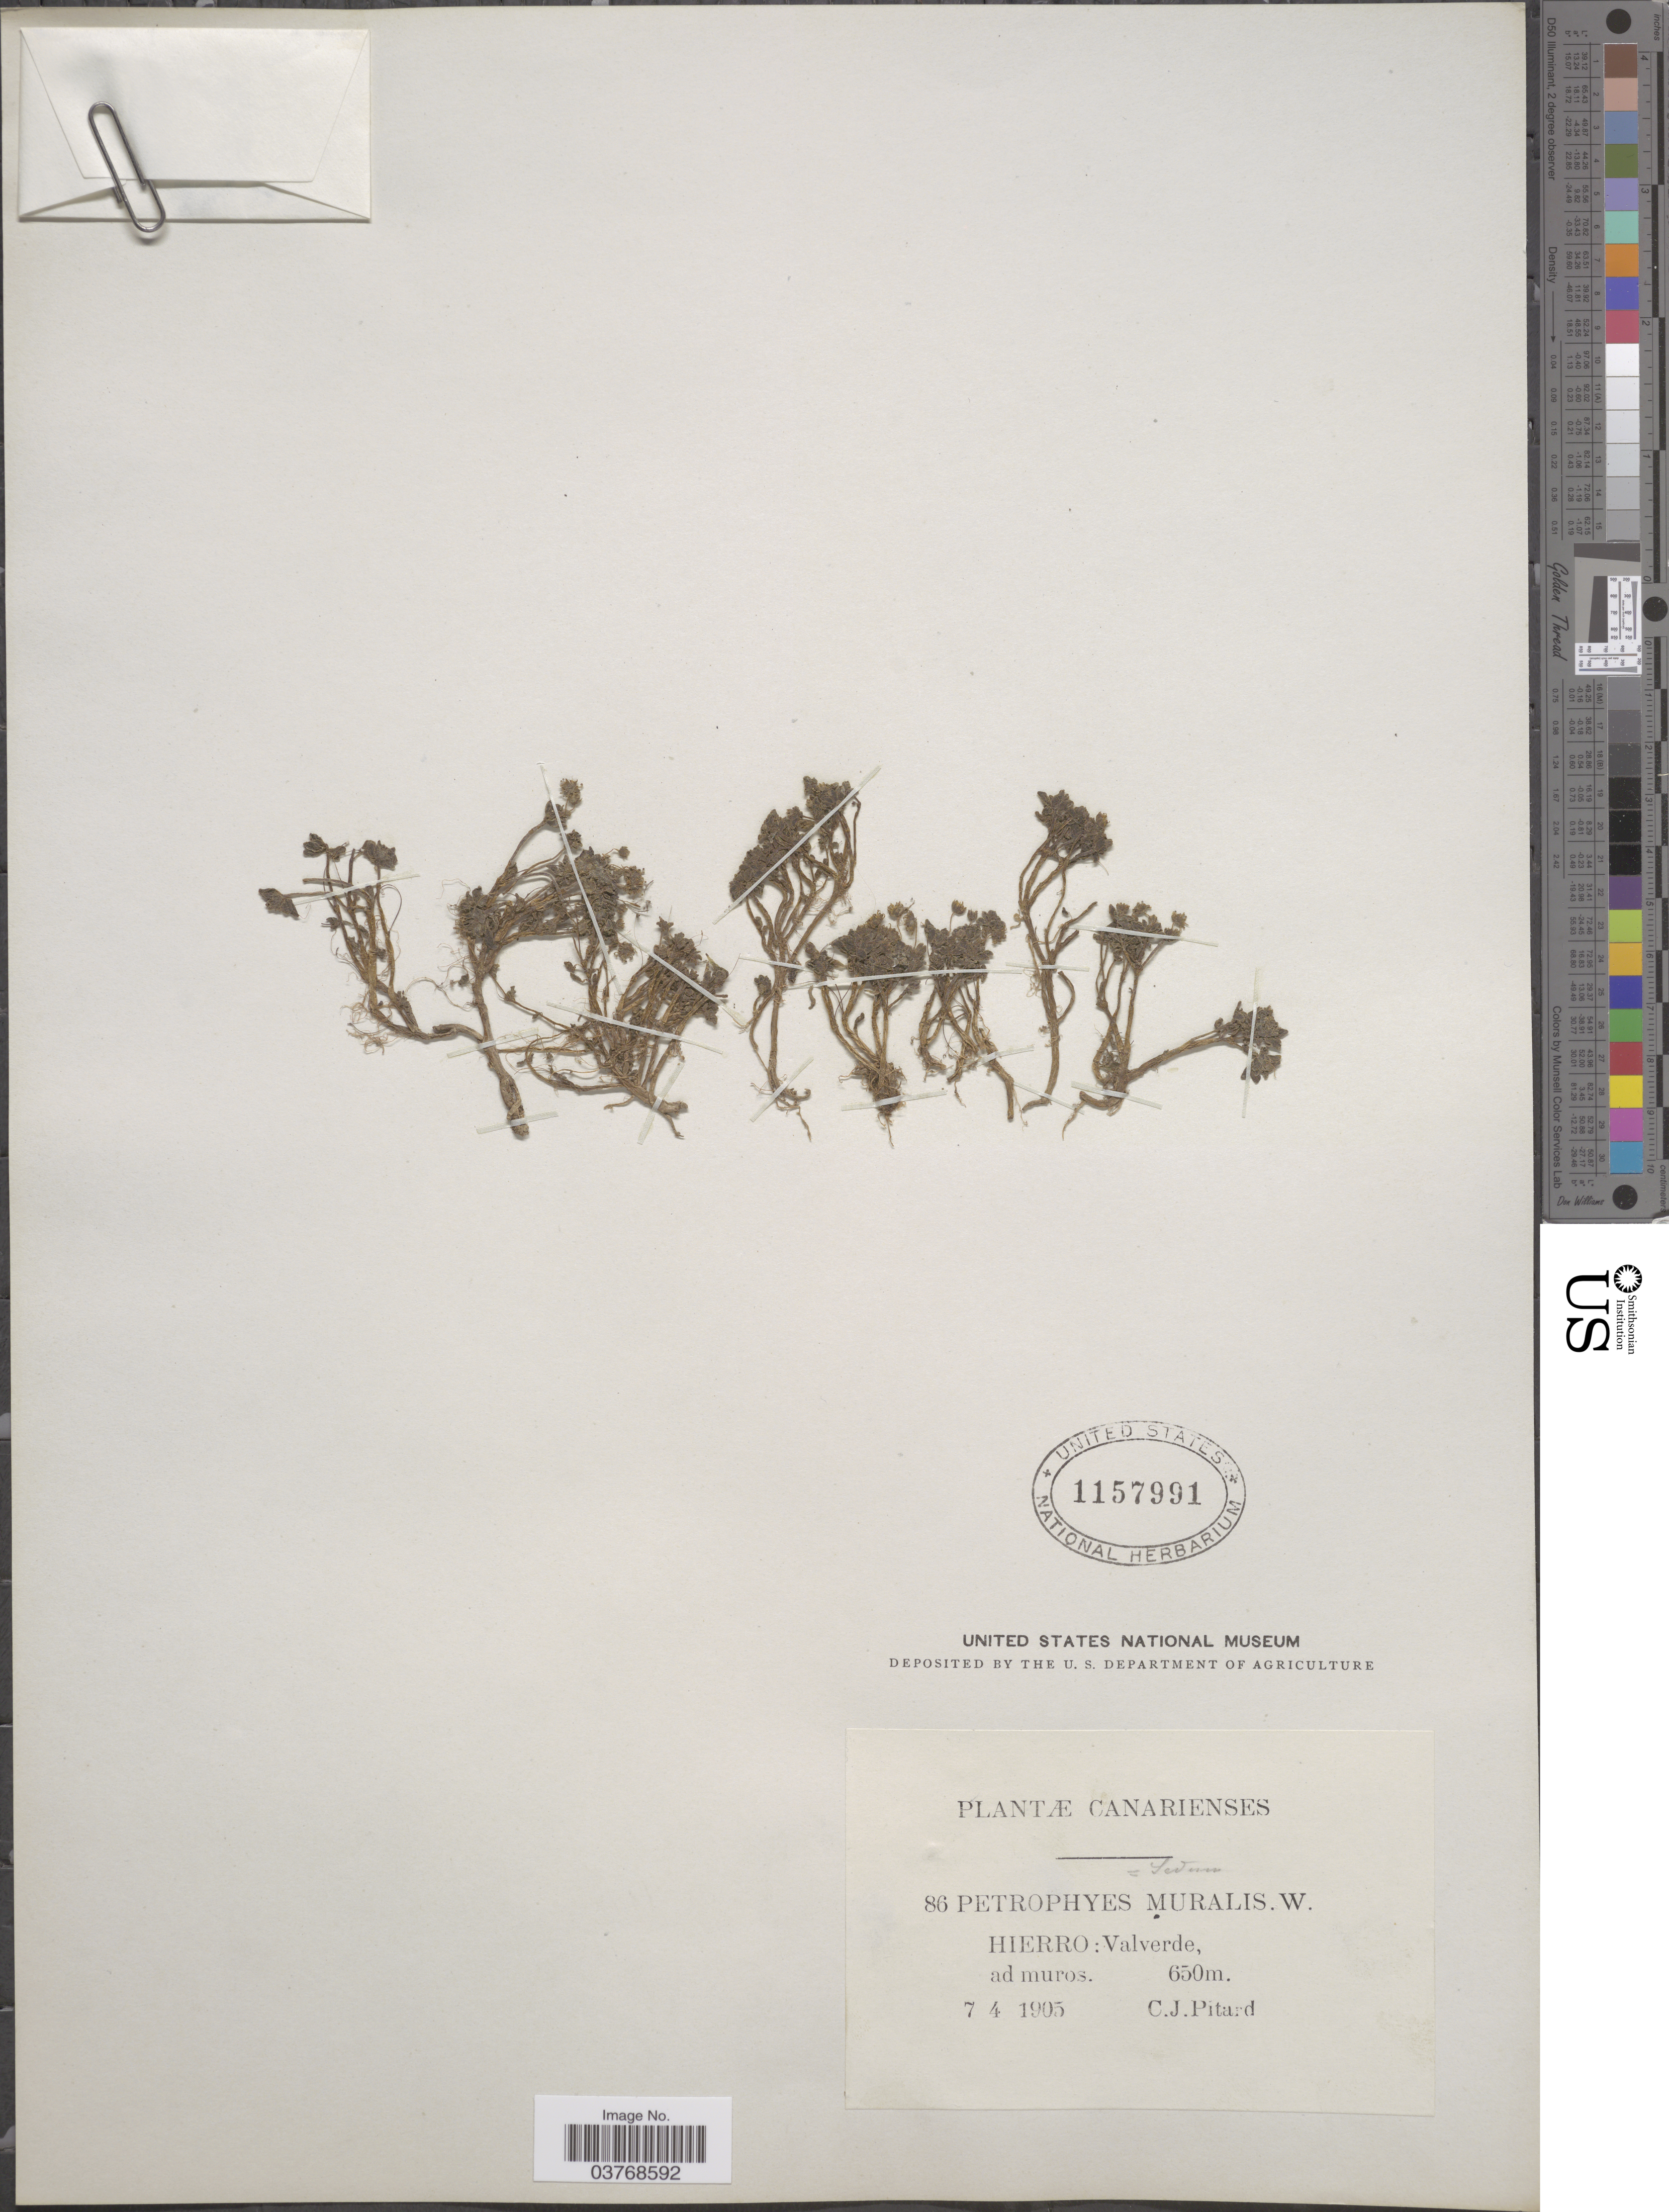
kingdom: Plantae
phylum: Tracheophyta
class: Magnoliopsida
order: Saxifragales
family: Crassulaceae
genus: Sedum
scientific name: Sedum murale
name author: Sessé & Moc.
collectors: C. Pitard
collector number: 86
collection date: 1905-04-07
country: Spain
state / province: Canarias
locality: Hierro: Valverde.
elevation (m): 650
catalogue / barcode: US 1157991